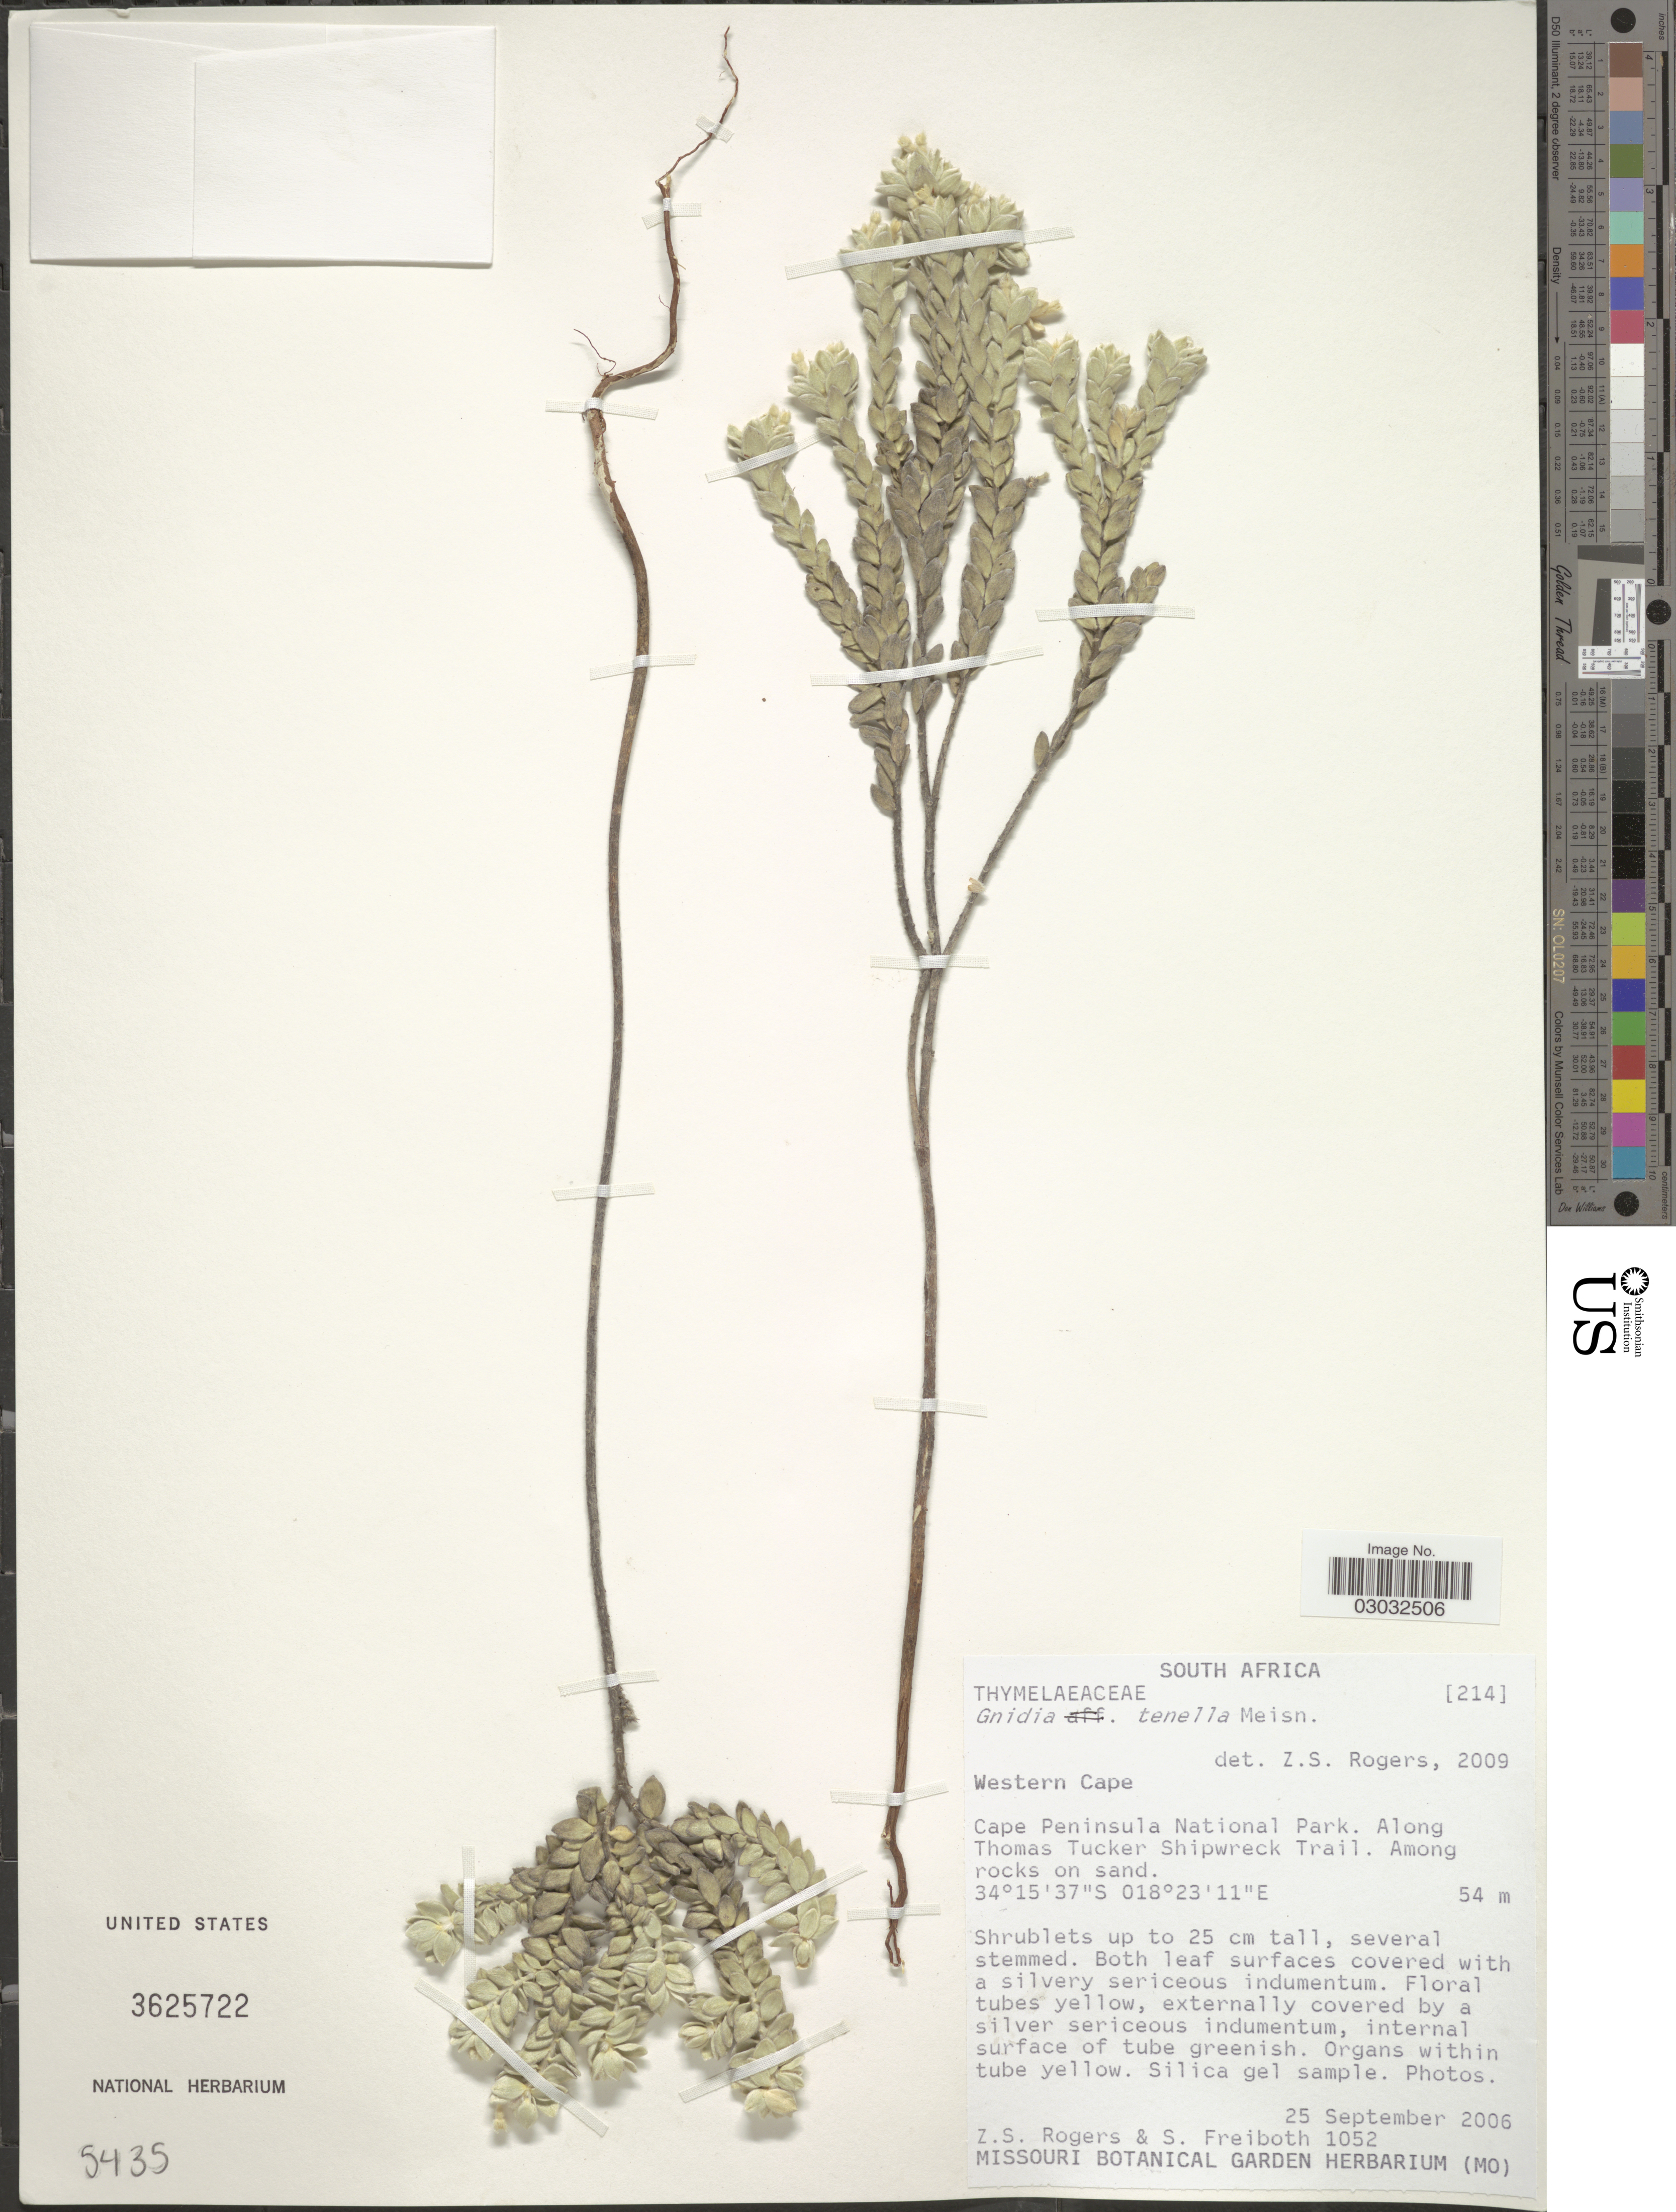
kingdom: Plantae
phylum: Tracheophyta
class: Magnoliopsida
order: Malvales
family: Thymelaeaceae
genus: Gnidia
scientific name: Gnidia tenella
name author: Meisner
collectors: Z. S. Rogers & S. Freiboth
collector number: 1052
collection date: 2006-09-25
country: South Africa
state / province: Western Cape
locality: Cape Peninsula National Park. Along Thomas Tucker Shipwreck Trail. Among rocks on sand.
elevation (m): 54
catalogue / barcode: US 3625722